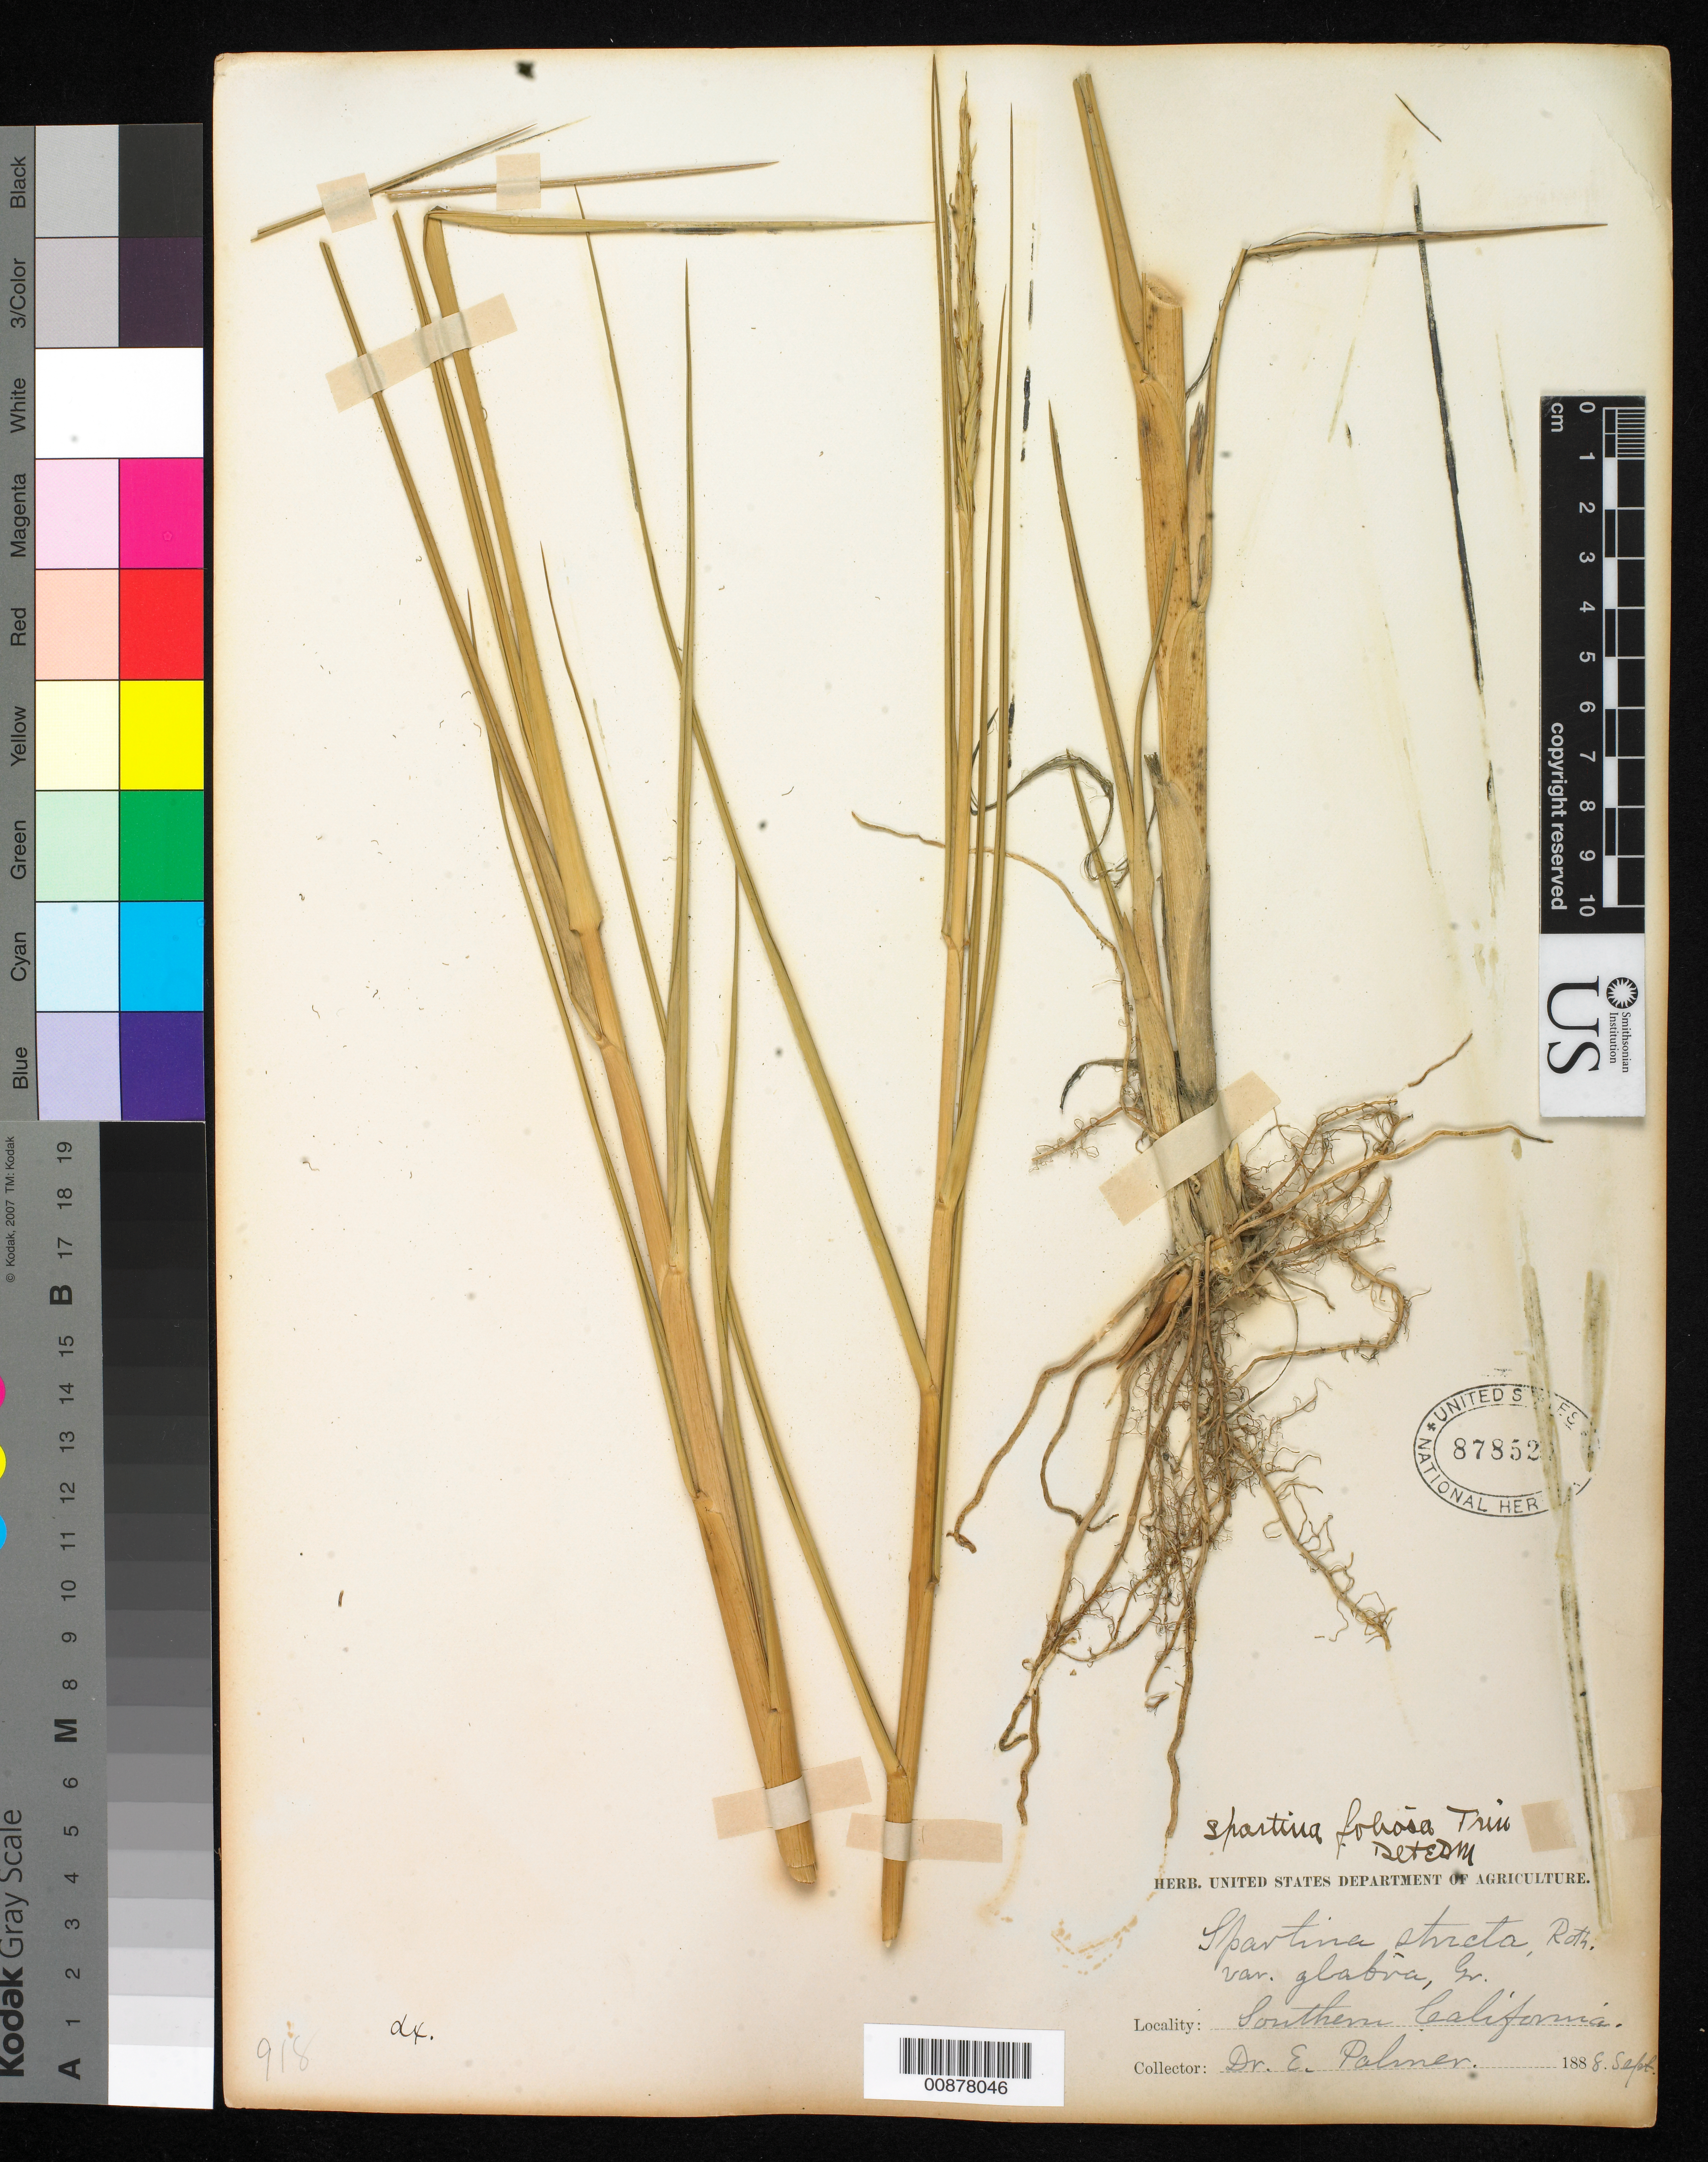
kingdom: Plantae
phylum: Tracheophyta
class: Liliopsida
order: Poales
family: Poaceae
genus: Spartina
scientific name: Spartina foliosa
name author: Trin.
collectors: E. Palmer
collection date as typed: Sep 1888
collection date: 1888-09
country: United States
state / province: California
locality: Southern California.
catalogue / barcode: US 878527